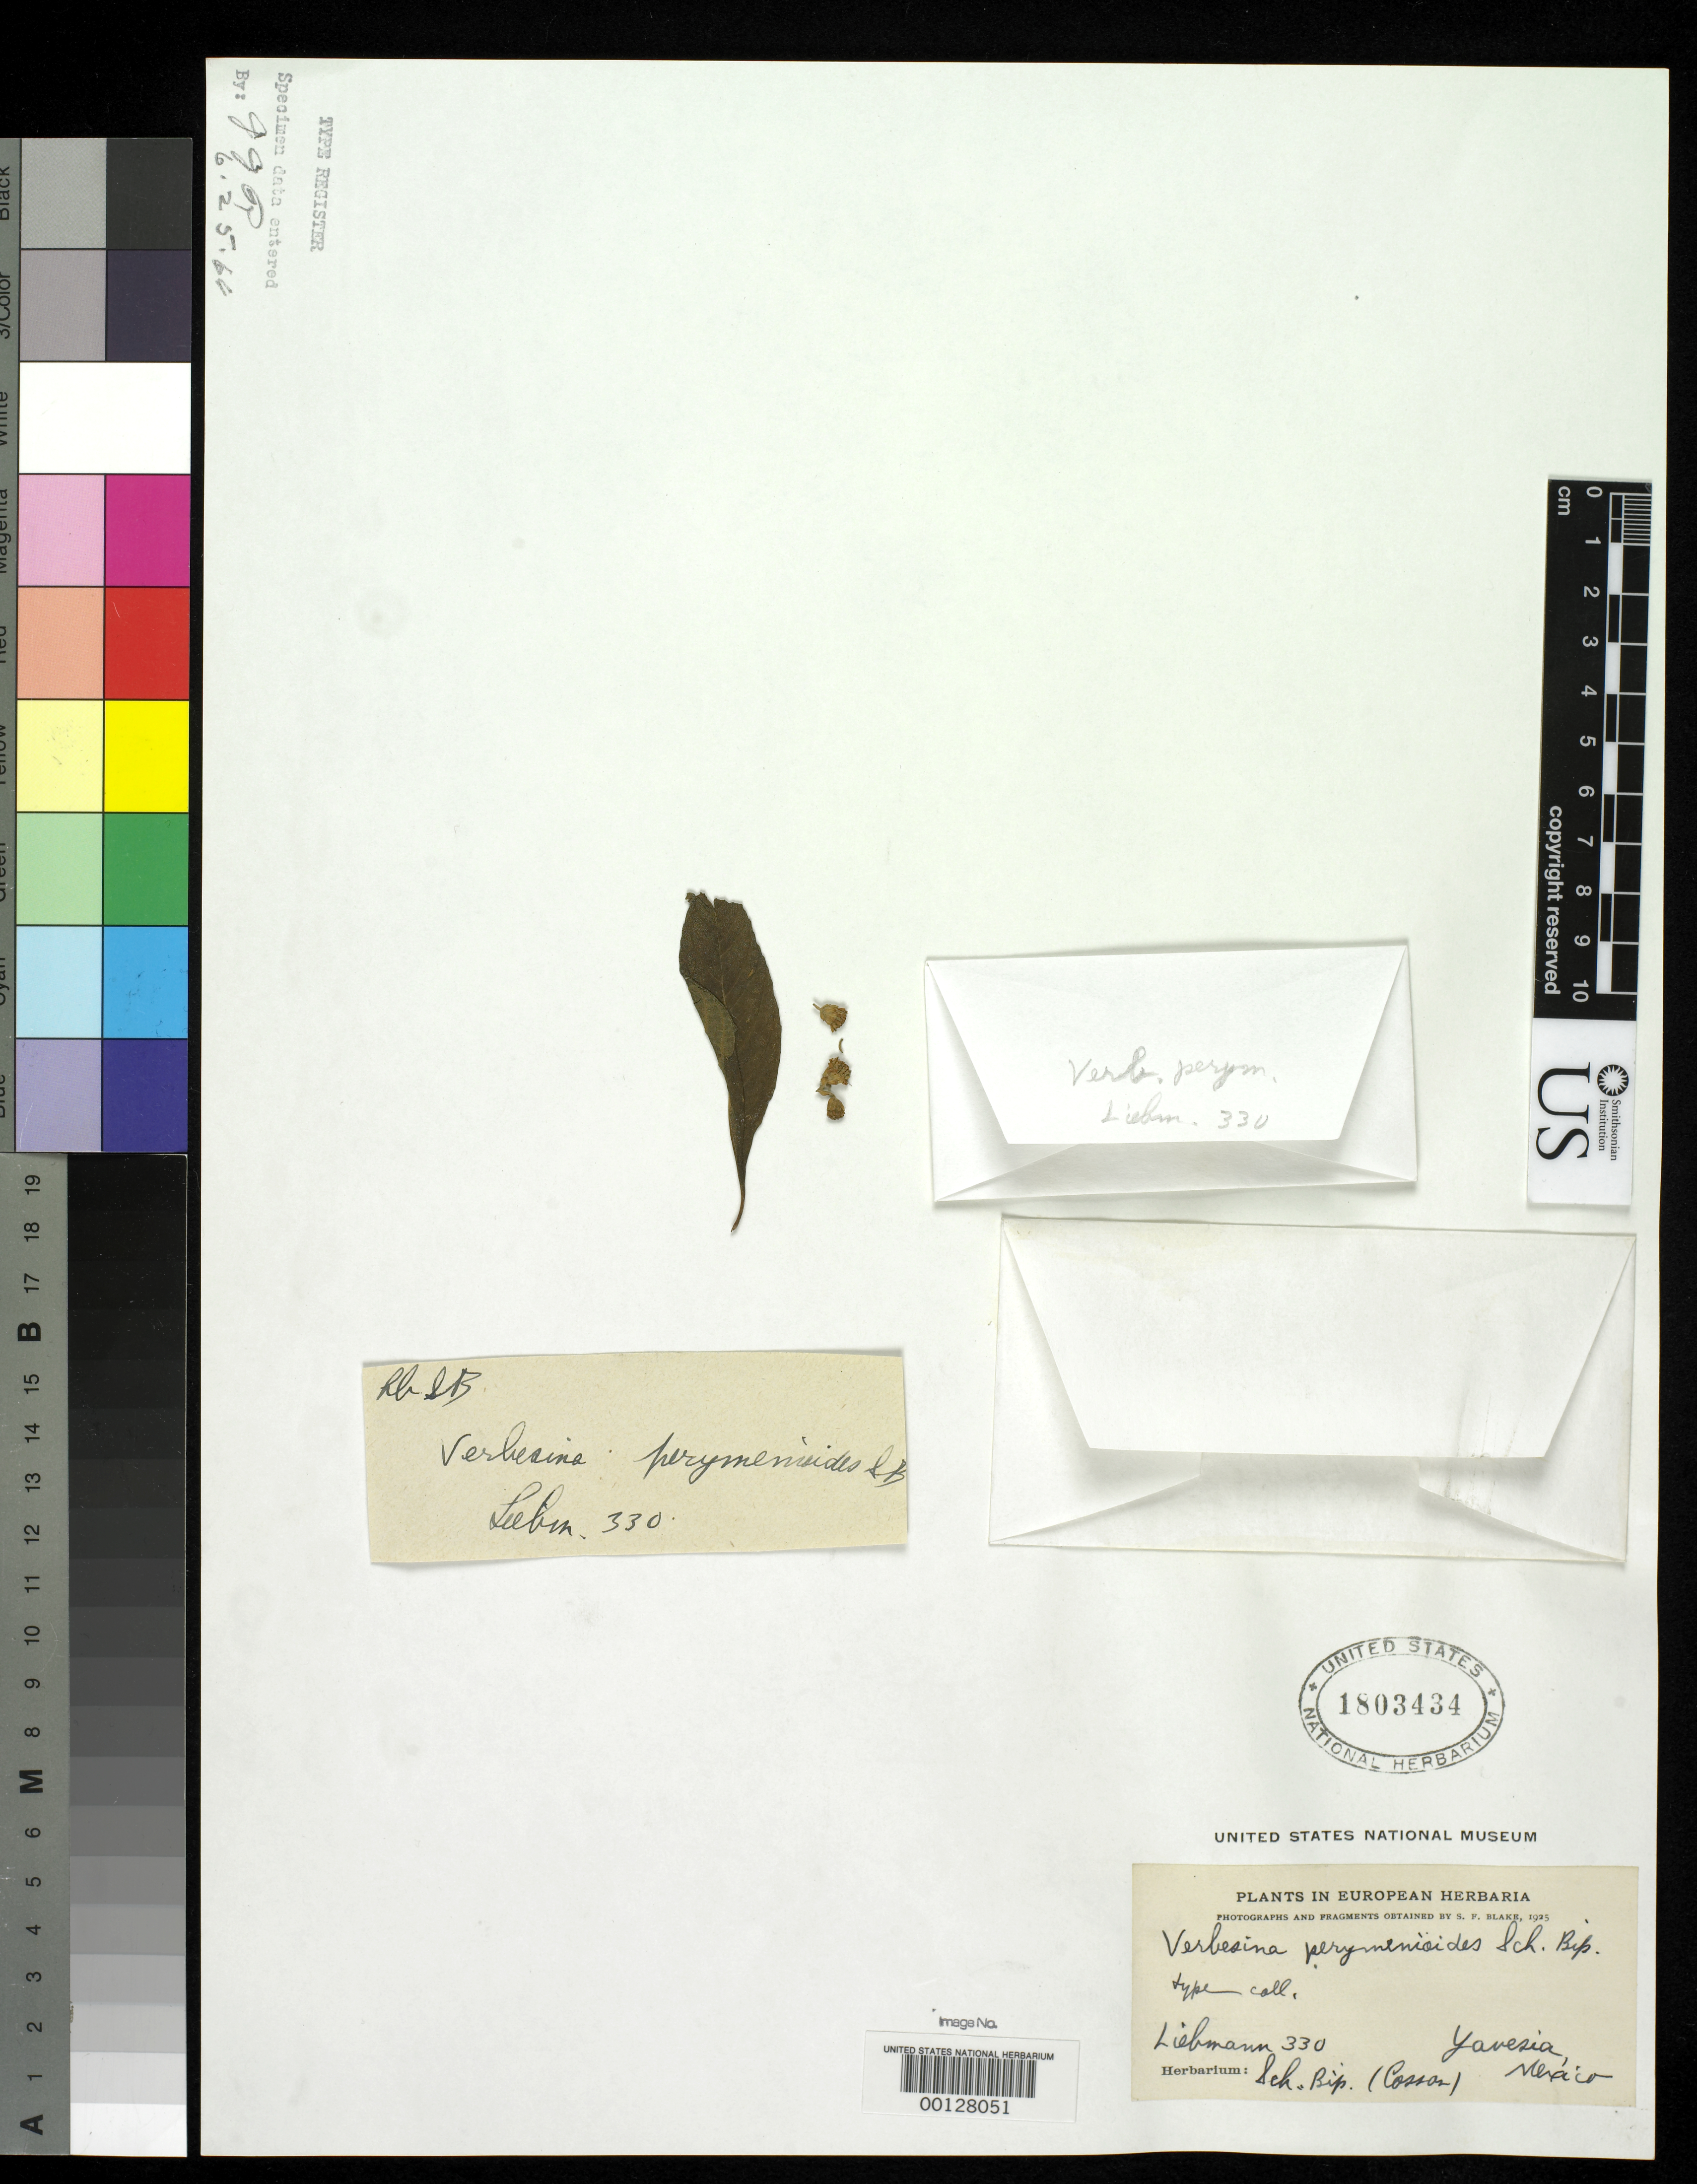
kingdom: Plantae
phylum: Tracheophyta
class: Magnoliopsida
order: Asterales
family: Asteraceae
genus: Verbesina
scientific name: Verbesina perymenioides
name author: Sch. Bip. ex Klatt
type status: Type Fragment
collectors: F. M. Liebmann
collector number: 330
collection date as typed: Sep 1842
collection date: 1842-09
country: Mexico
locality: Yavesia.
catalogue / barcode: US 1803434